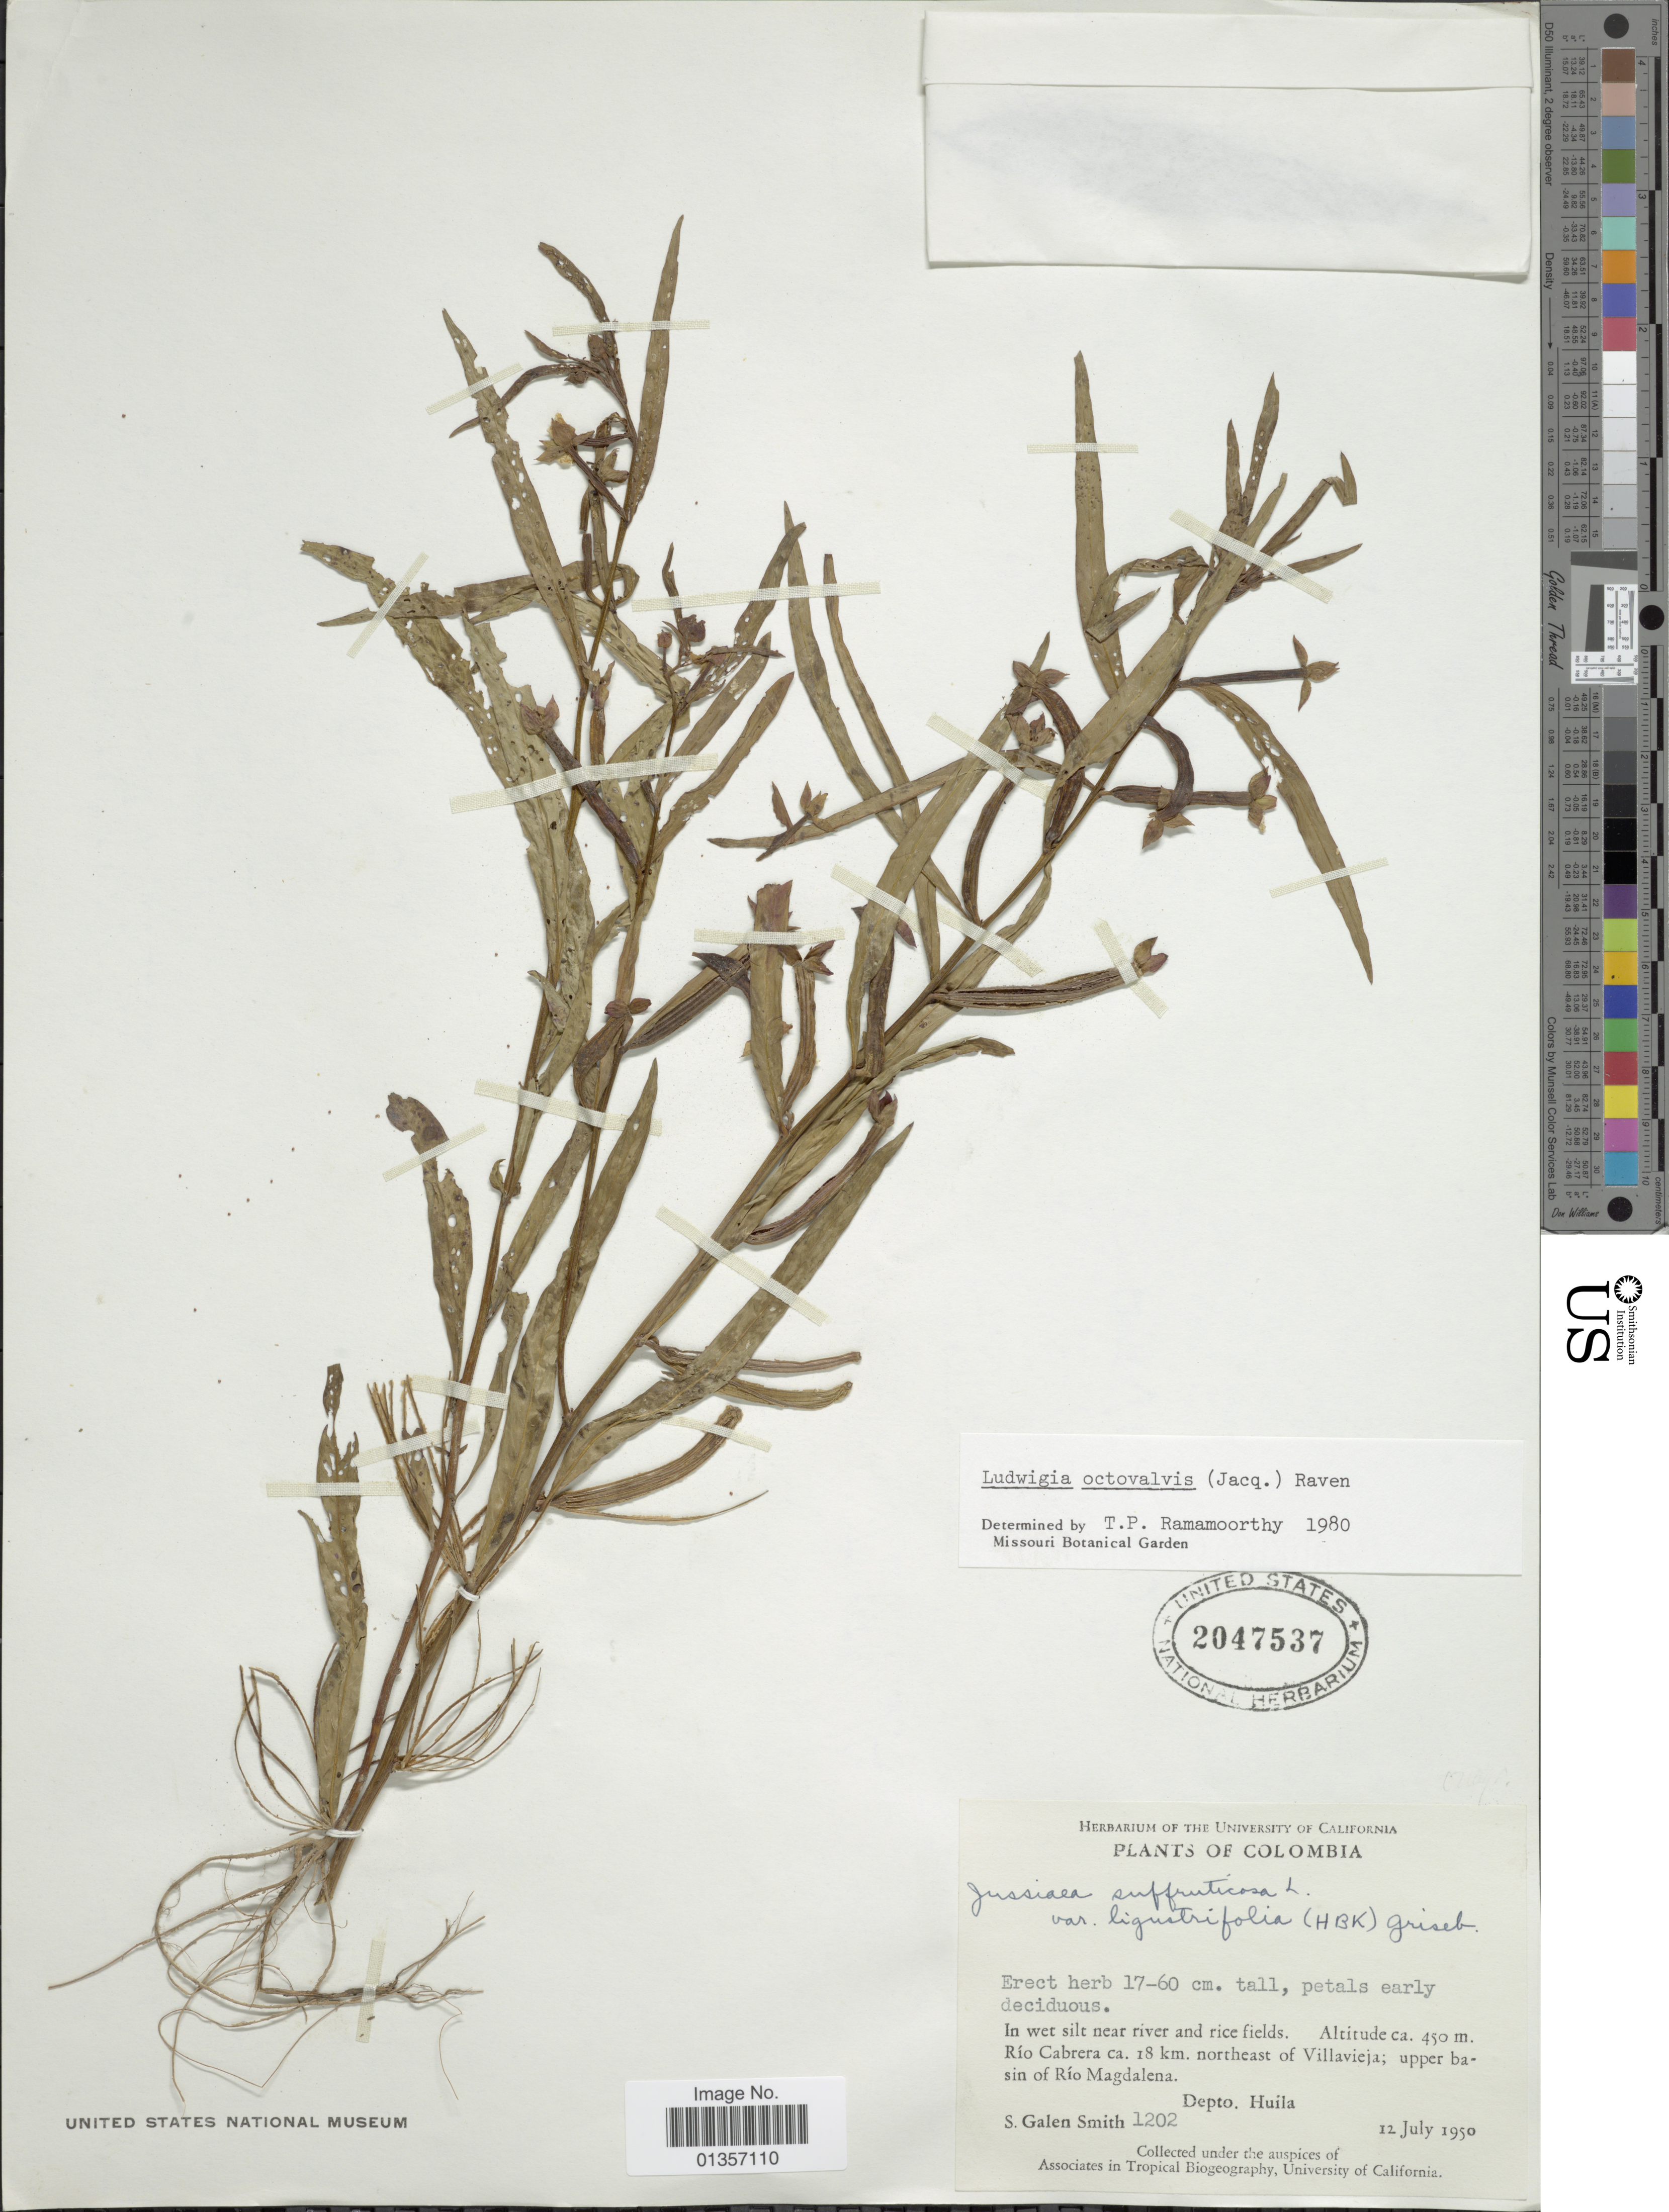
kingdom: Plantae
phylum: Tracheophyta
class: Magnoliopsida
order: Myrtales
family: Onagraceae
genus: Ludwigia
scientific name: Ludwigia octovalvis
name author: (Jacq.) P.H. Raven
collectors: S. G. Smith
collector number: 1202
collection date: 1950-07-12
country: Colombia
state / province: Huila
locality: Río Cabrera ca. 18 km. northeast of Villavieja; upper basin of Río Magdalena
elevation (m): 450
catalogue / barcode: US 2047537